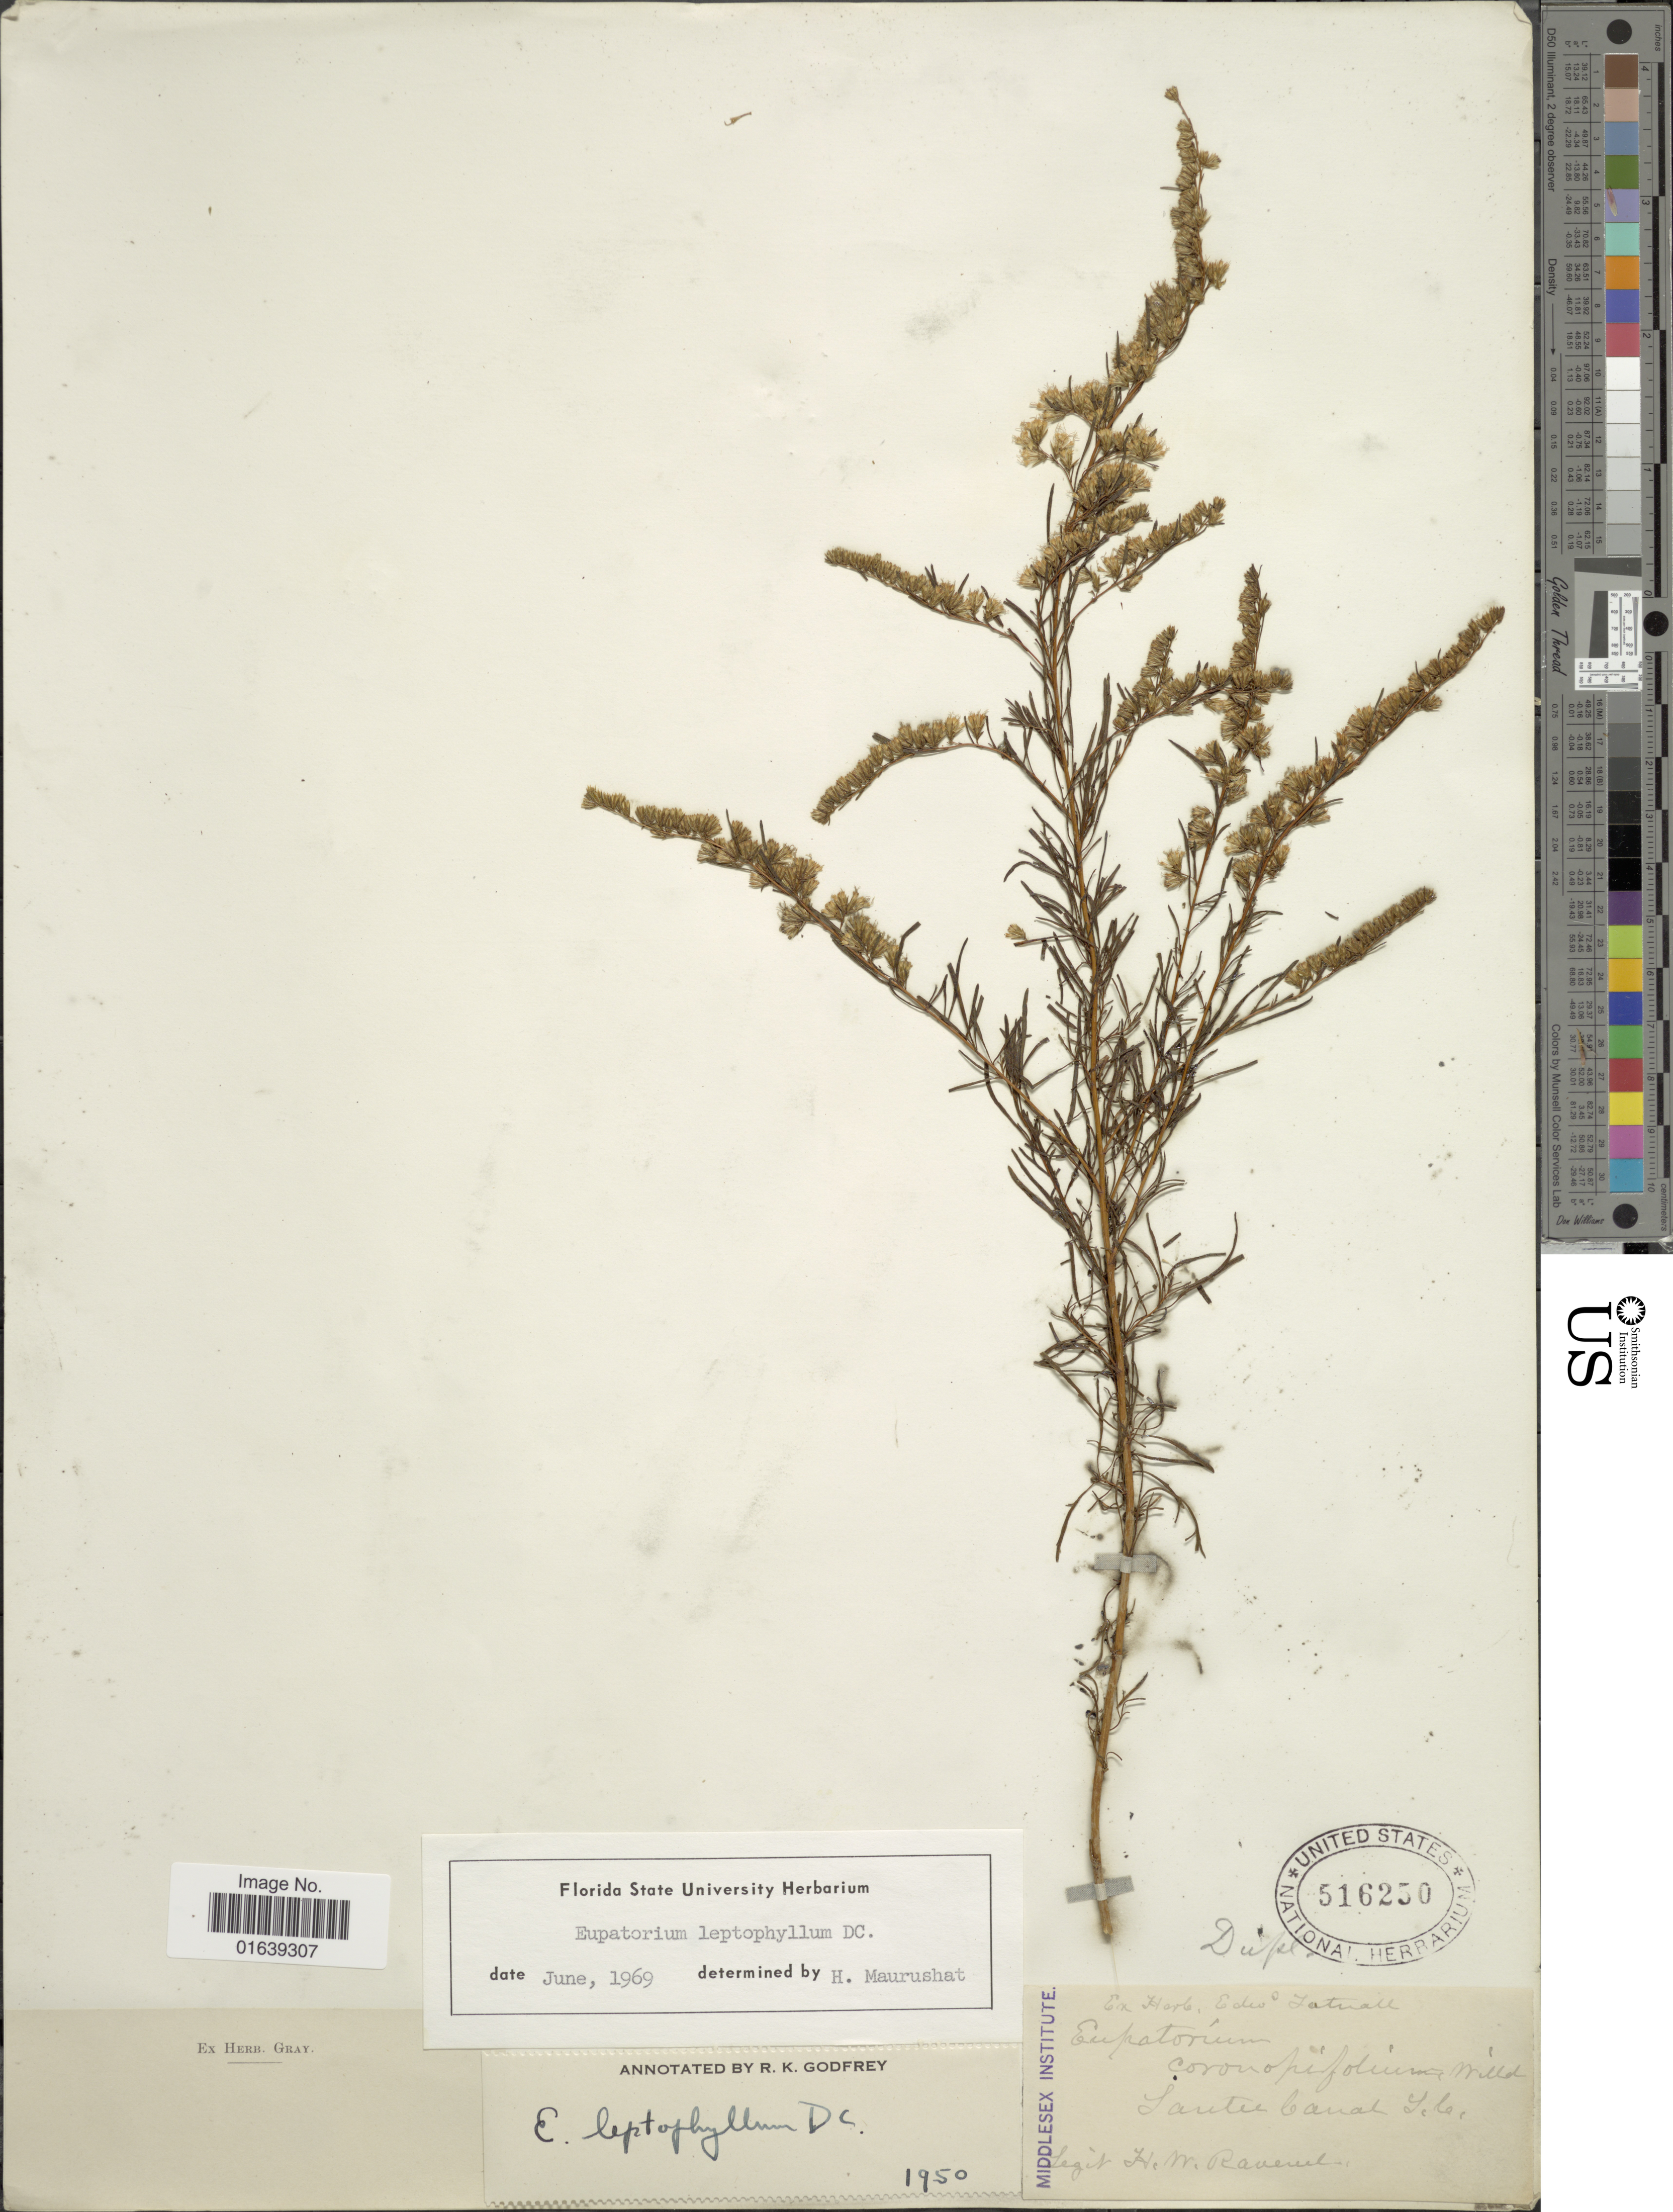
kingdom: Plantae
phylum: Tracheophyta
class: Magnoliopsida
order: Asterales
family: Asteraceae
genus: Eupatorium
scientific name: Eupatorium leptophyllum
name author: DC.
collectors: H. Ravenel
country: United States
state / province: South Carolina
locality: Santee Canal, S.C.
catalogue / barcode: US 516250